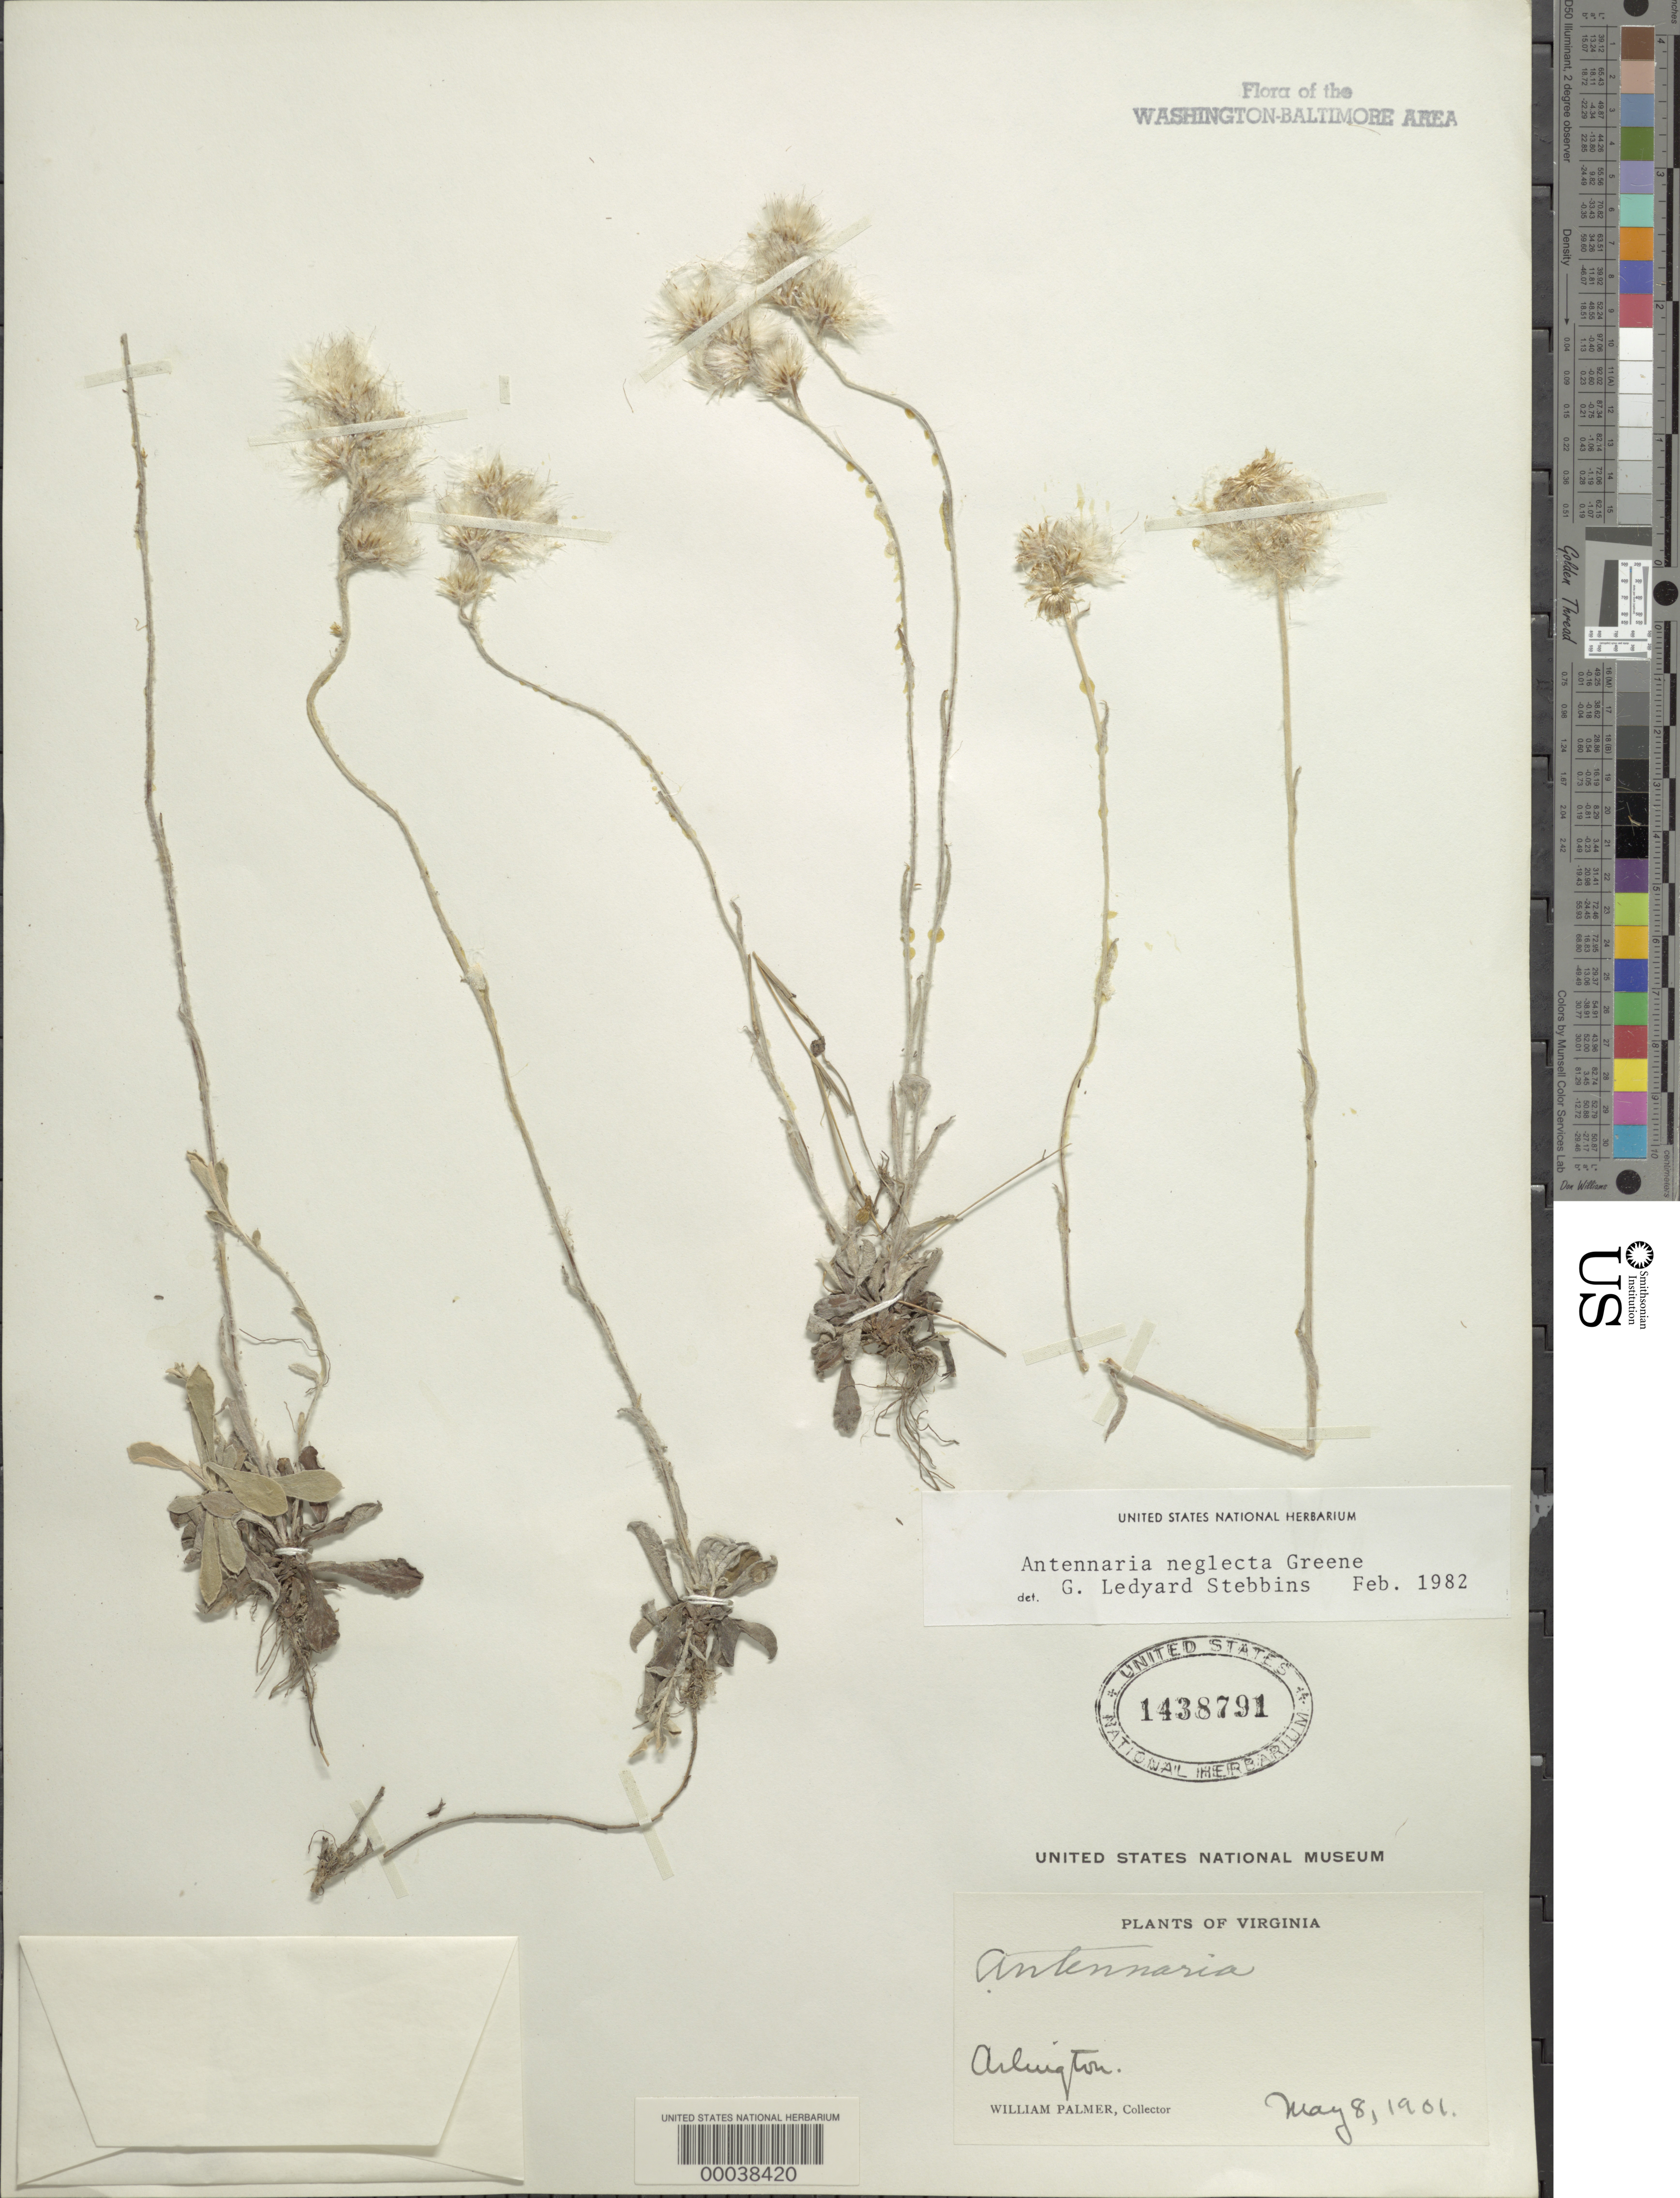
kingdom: Plantae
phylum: Tracheophyta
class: Magnoliopsida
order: Asterales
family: Asteraceae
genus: Antennaria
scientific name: Antennaria neglecta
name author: Greene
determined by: Stebbins, G. L.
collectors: W. Palmer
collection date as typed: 08 May 1901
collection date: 1901-05-08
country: United States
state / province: Virginia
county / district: Arlington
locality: Arlington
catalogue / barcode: US 1438791